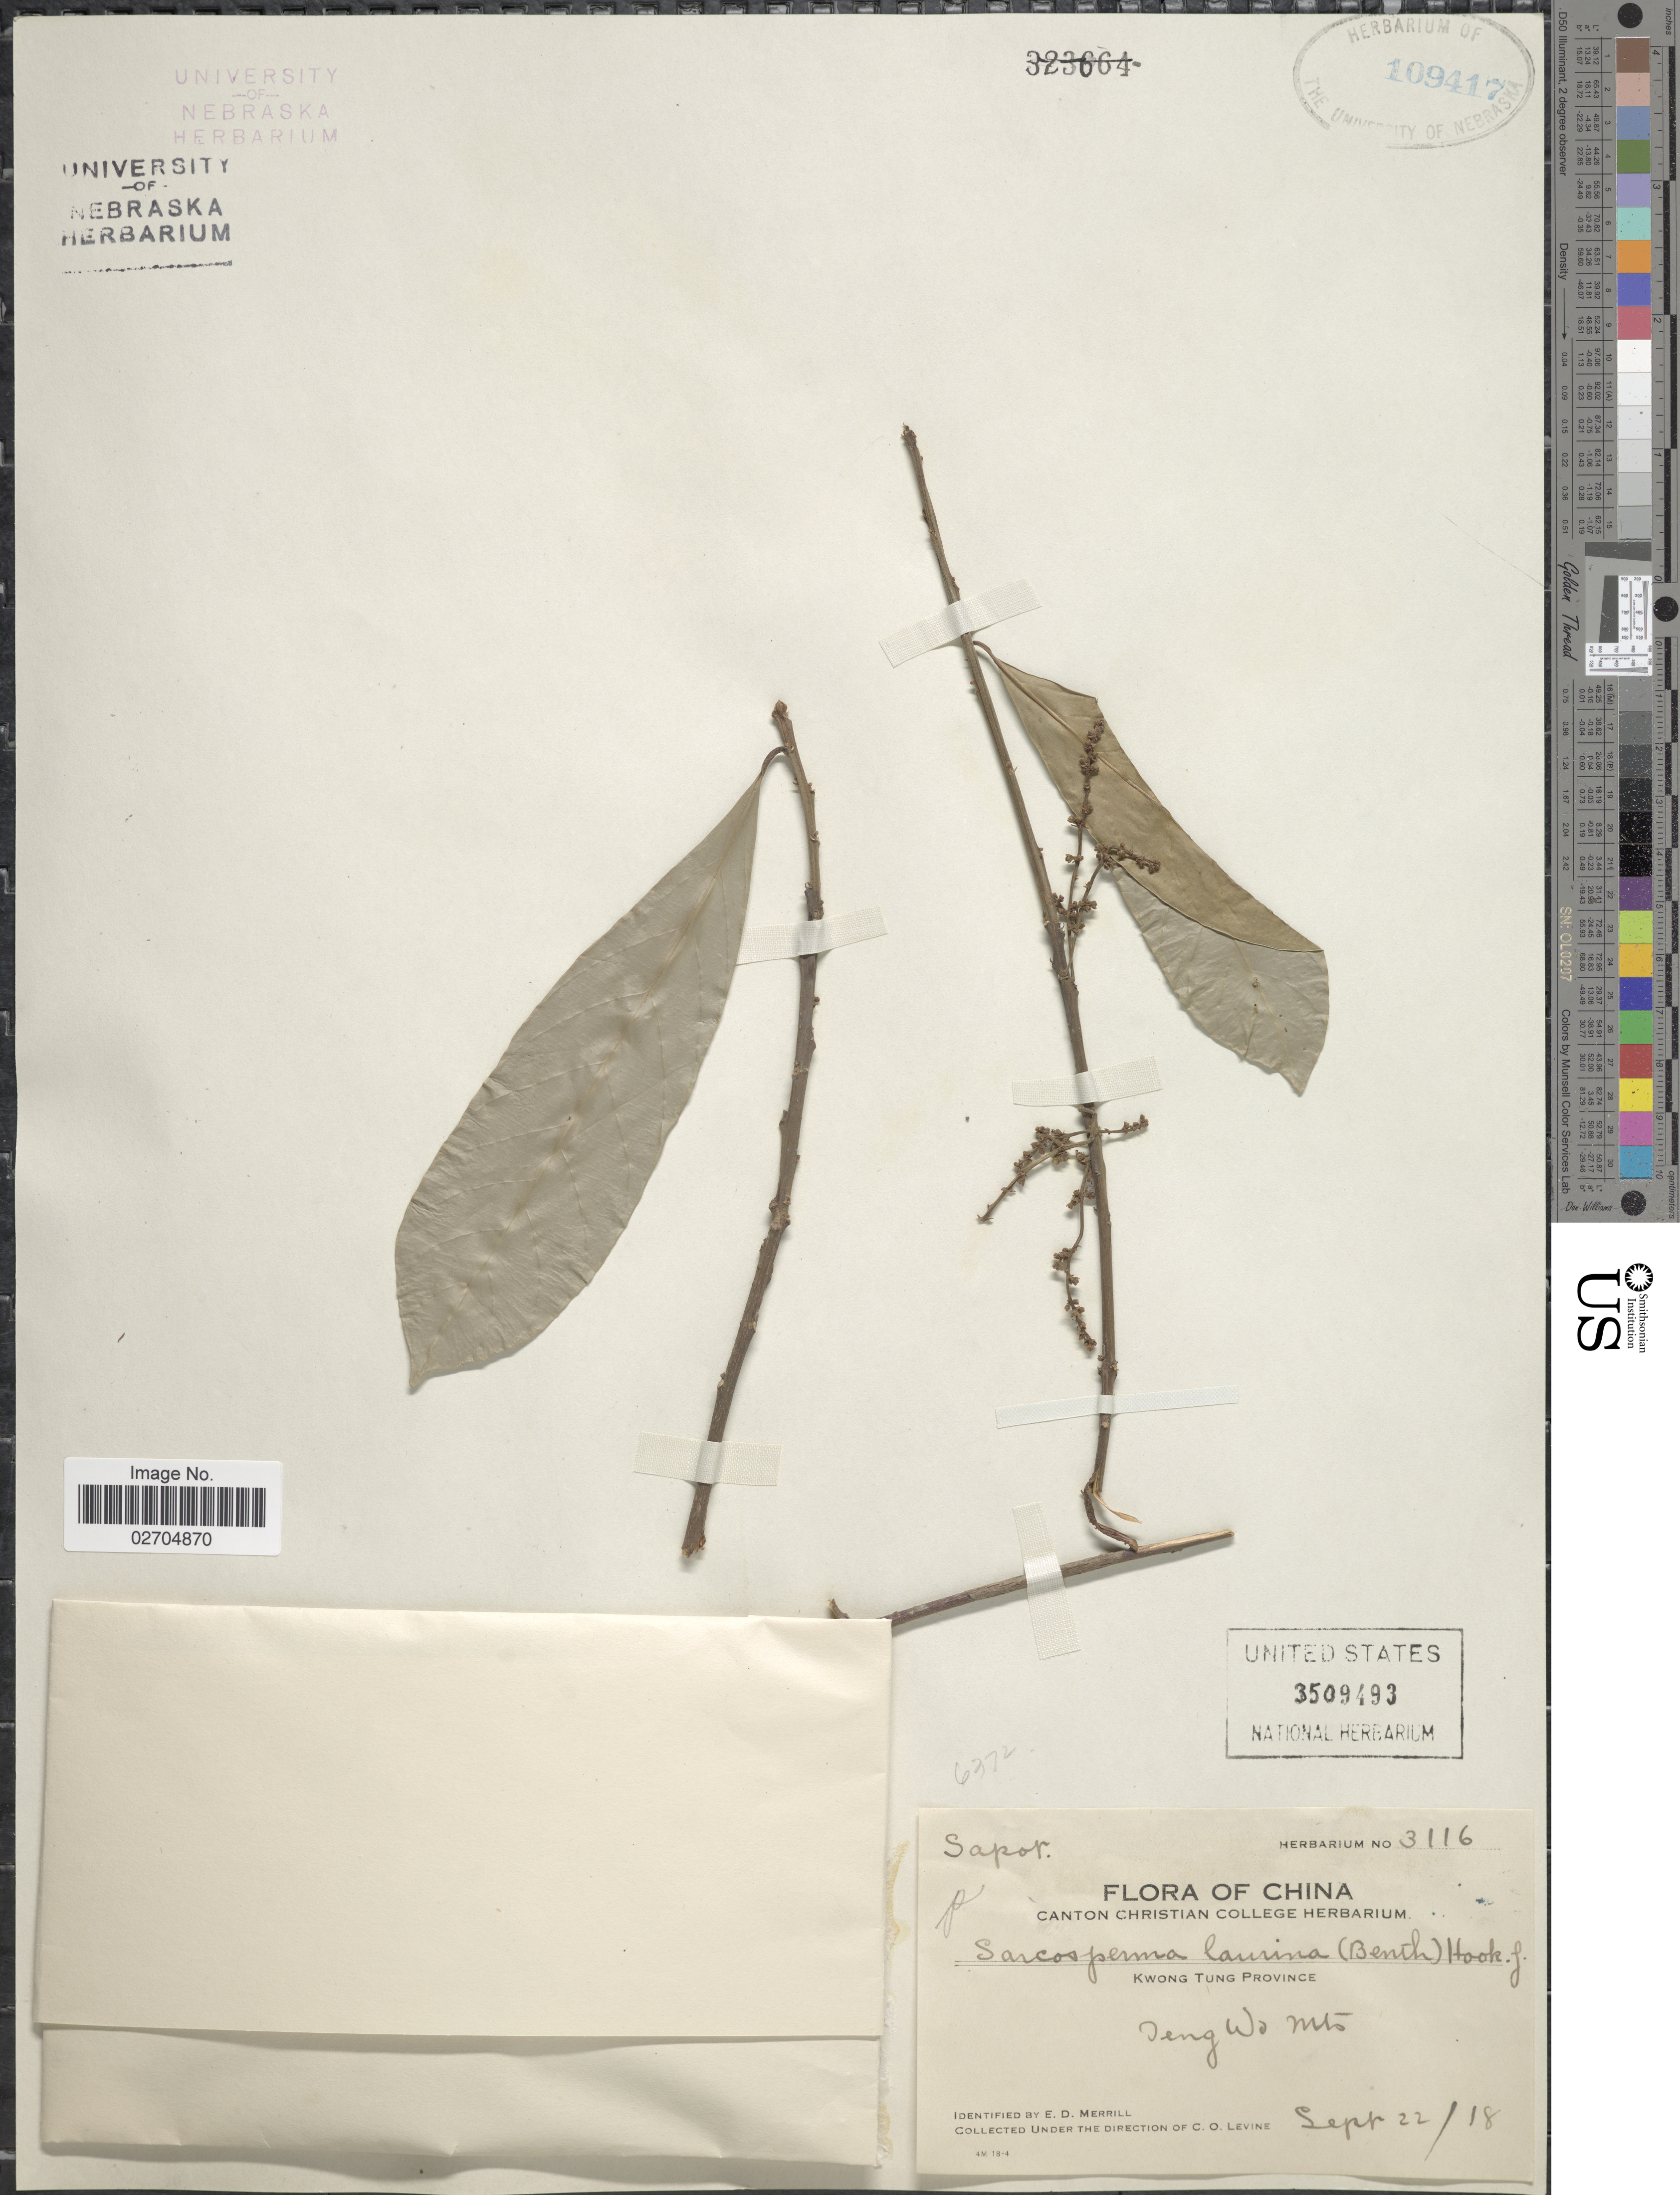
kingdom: Plantae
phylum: Tracheophyta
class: Magnoliopsida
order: Ericales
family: Sapotaceae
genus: Sarcosperma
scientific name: Sarcosperma laurinum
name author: (Benth.) Hook. f.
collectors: C. O. Levine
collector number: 3116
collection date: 1918-09-22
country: China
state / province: Guangdong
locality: Kwong Tung Province. Teng Wo Mts.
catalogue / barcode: US 3509493